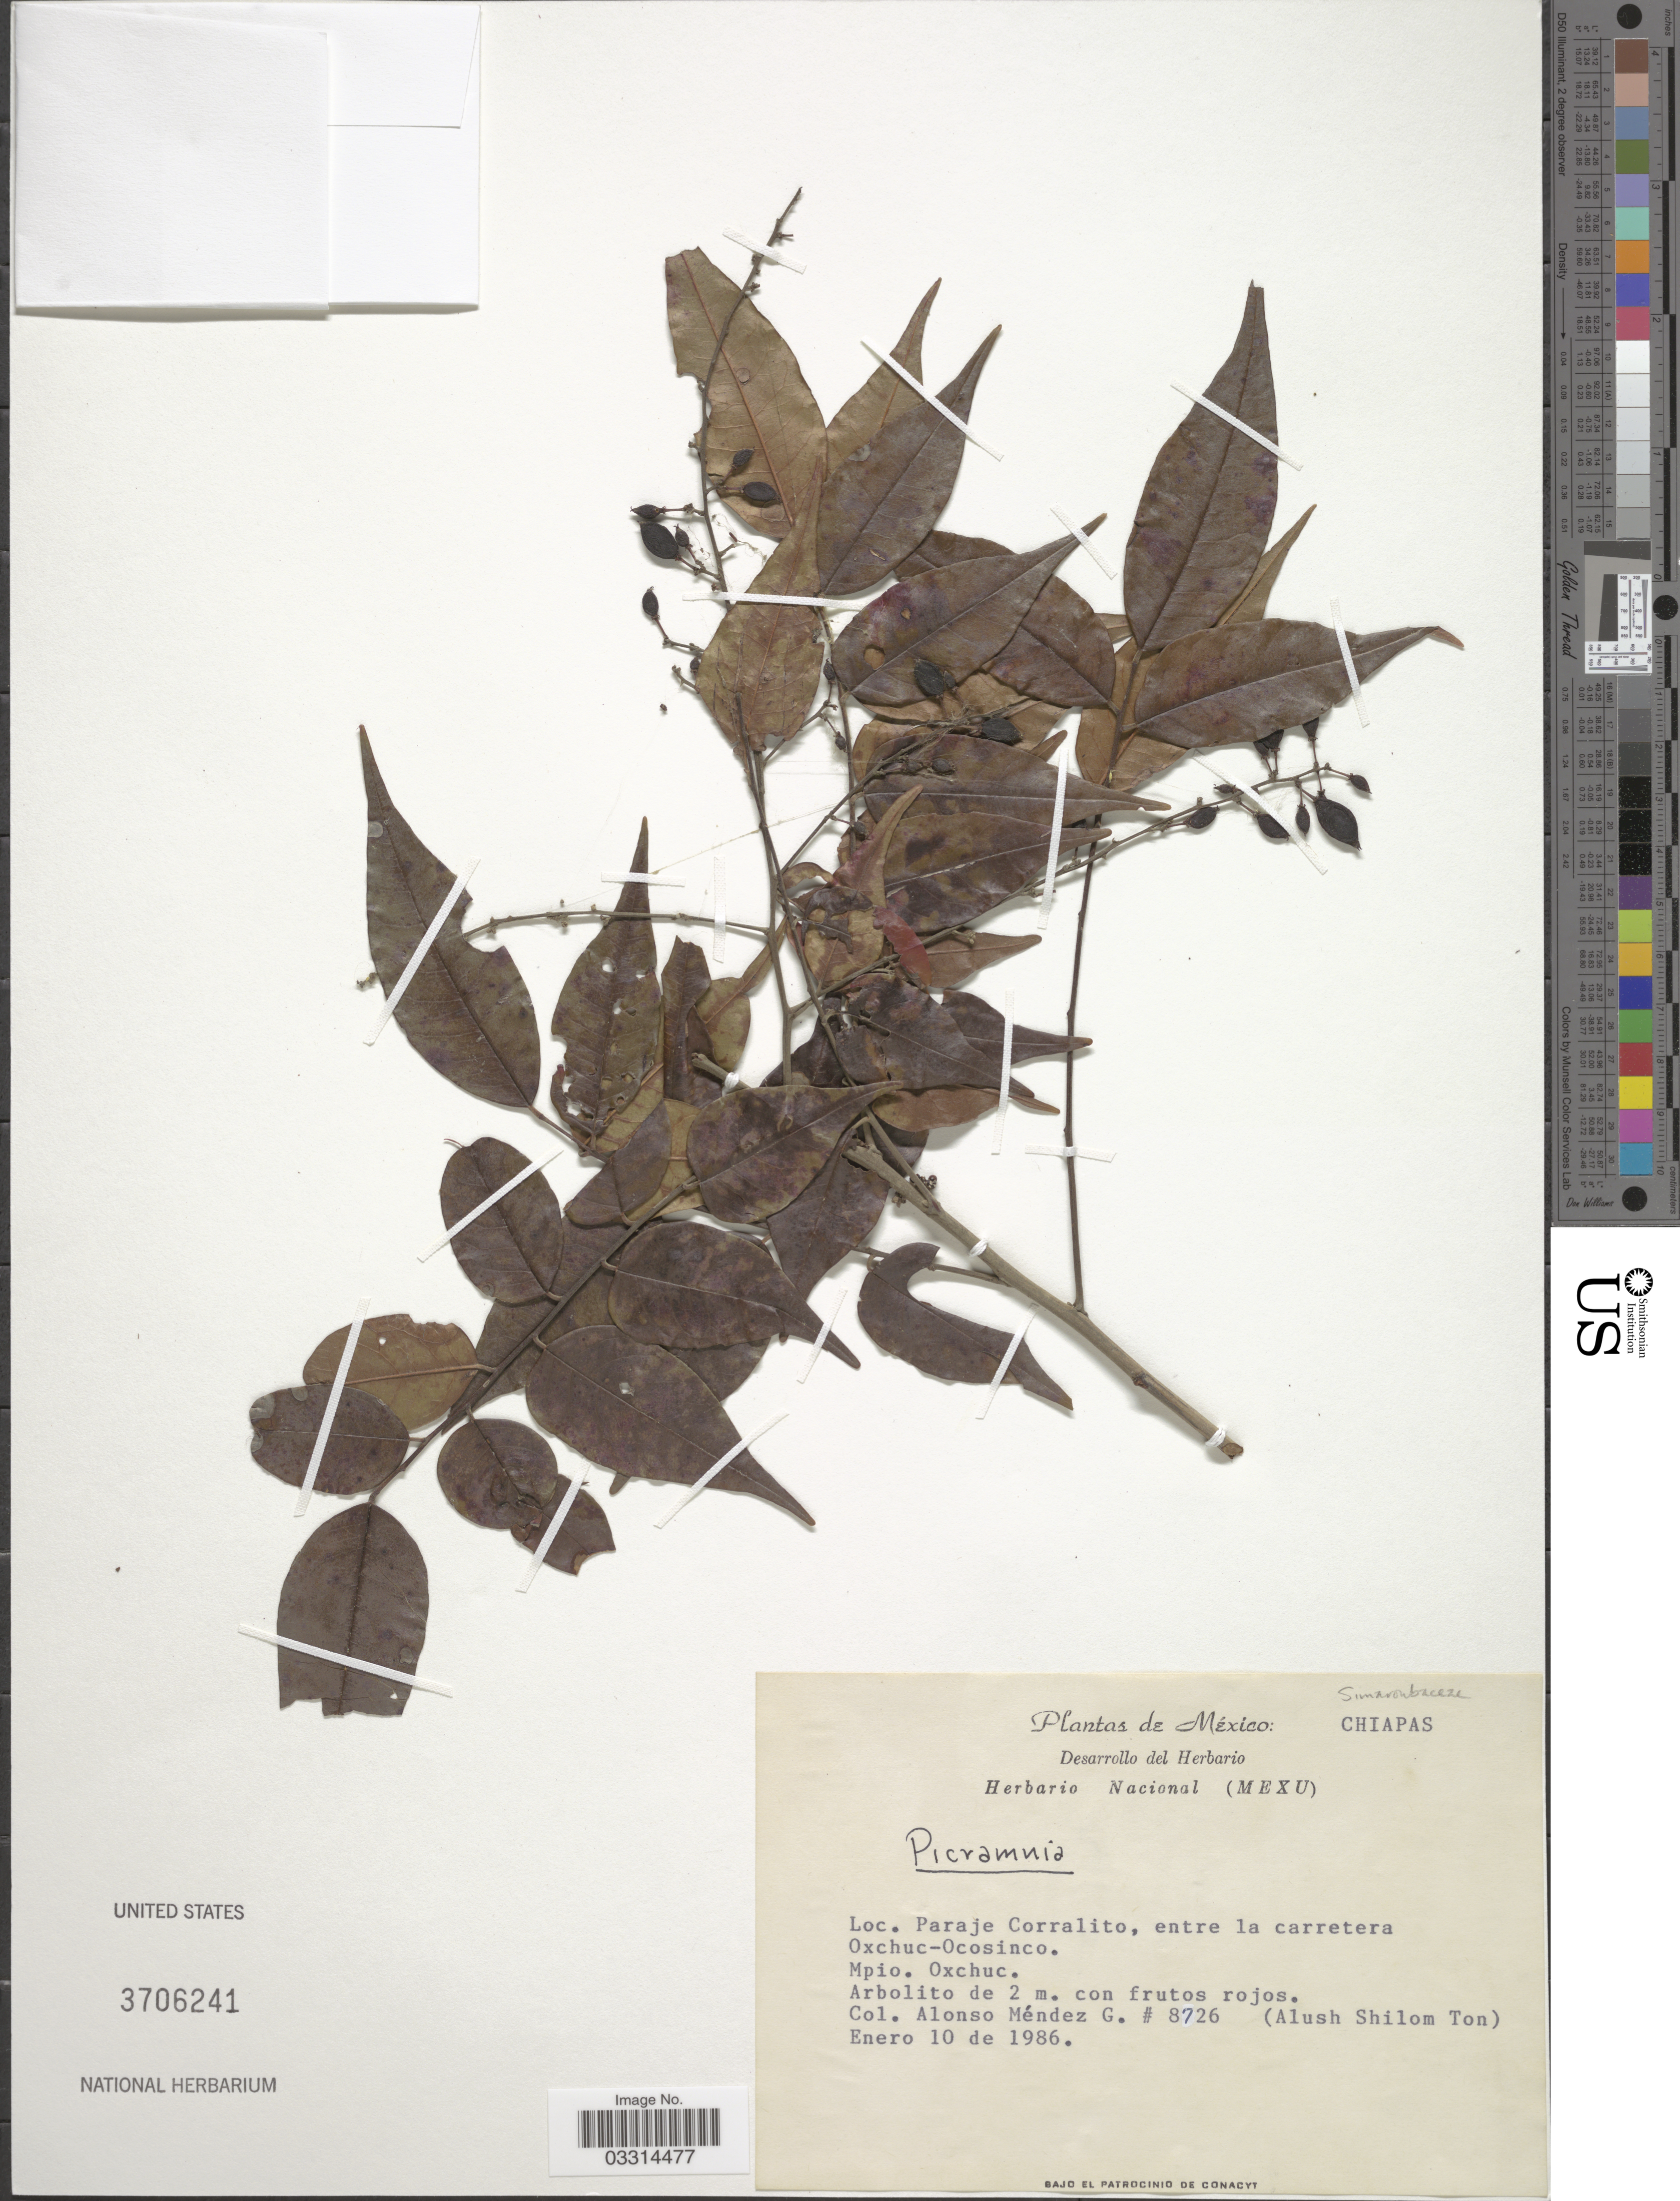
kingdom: Plantae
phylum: Tracheophyta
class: Magnoliopsida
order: Picramniales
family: Picramniaceae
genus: Picramnia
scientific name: Picramnia sp.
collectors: A. Méndez G. & A. M. Ton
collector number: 8726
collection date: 1986-01-10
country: Mexico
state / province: Chiapas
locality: Paraje Corralito, entre la carretera Oxchuc-Ocosinco. Mpio. Oxchuc.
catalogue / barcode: US 3706241